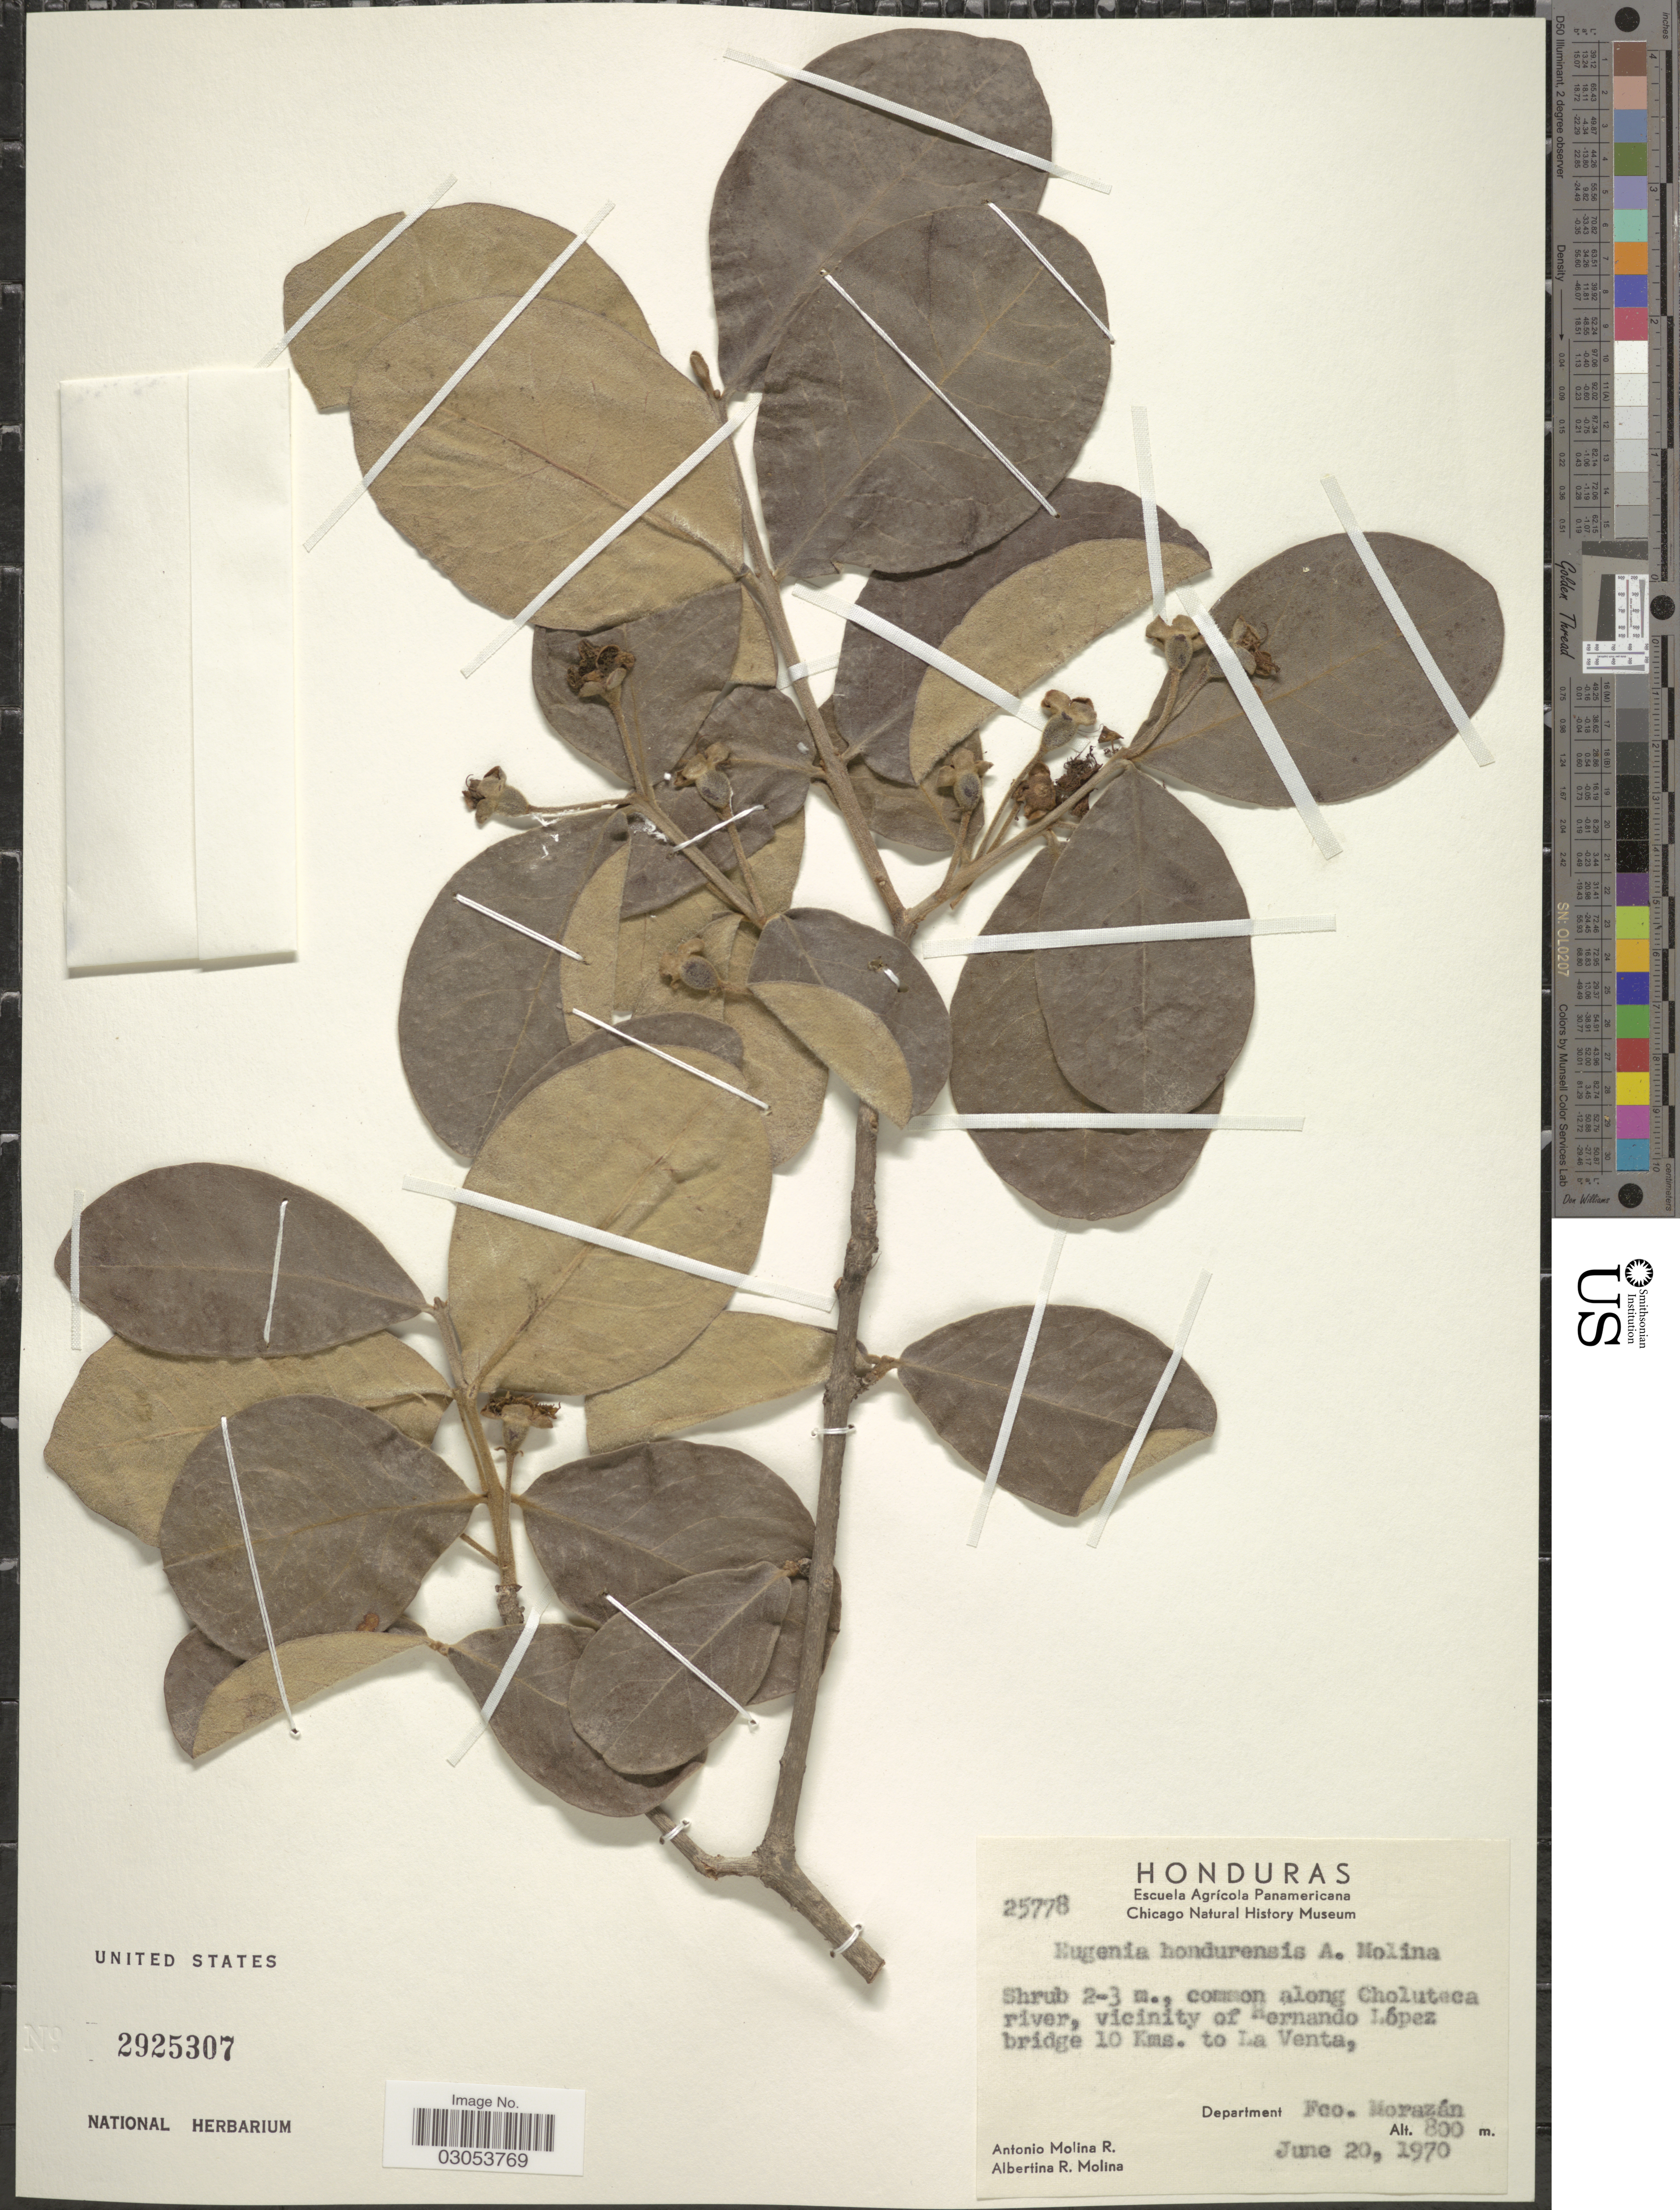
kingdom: Plantae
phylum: Tracheophyta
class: Magnoliopsida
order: Myrtales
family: Myrtaceae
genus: Eugenia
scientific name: Eugenia hondurensis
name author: Ant. Molina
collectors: A. Molina R. & A. R. Molina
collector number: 25778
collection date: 1970-06-20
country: Honduras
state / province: Fco. Morazán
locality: Common along Choluteca river, vicinity of Hernando López bridge 10 Kms. to La Venta, Department Fco. Morazán.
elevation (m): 800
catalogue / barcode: US 2925307